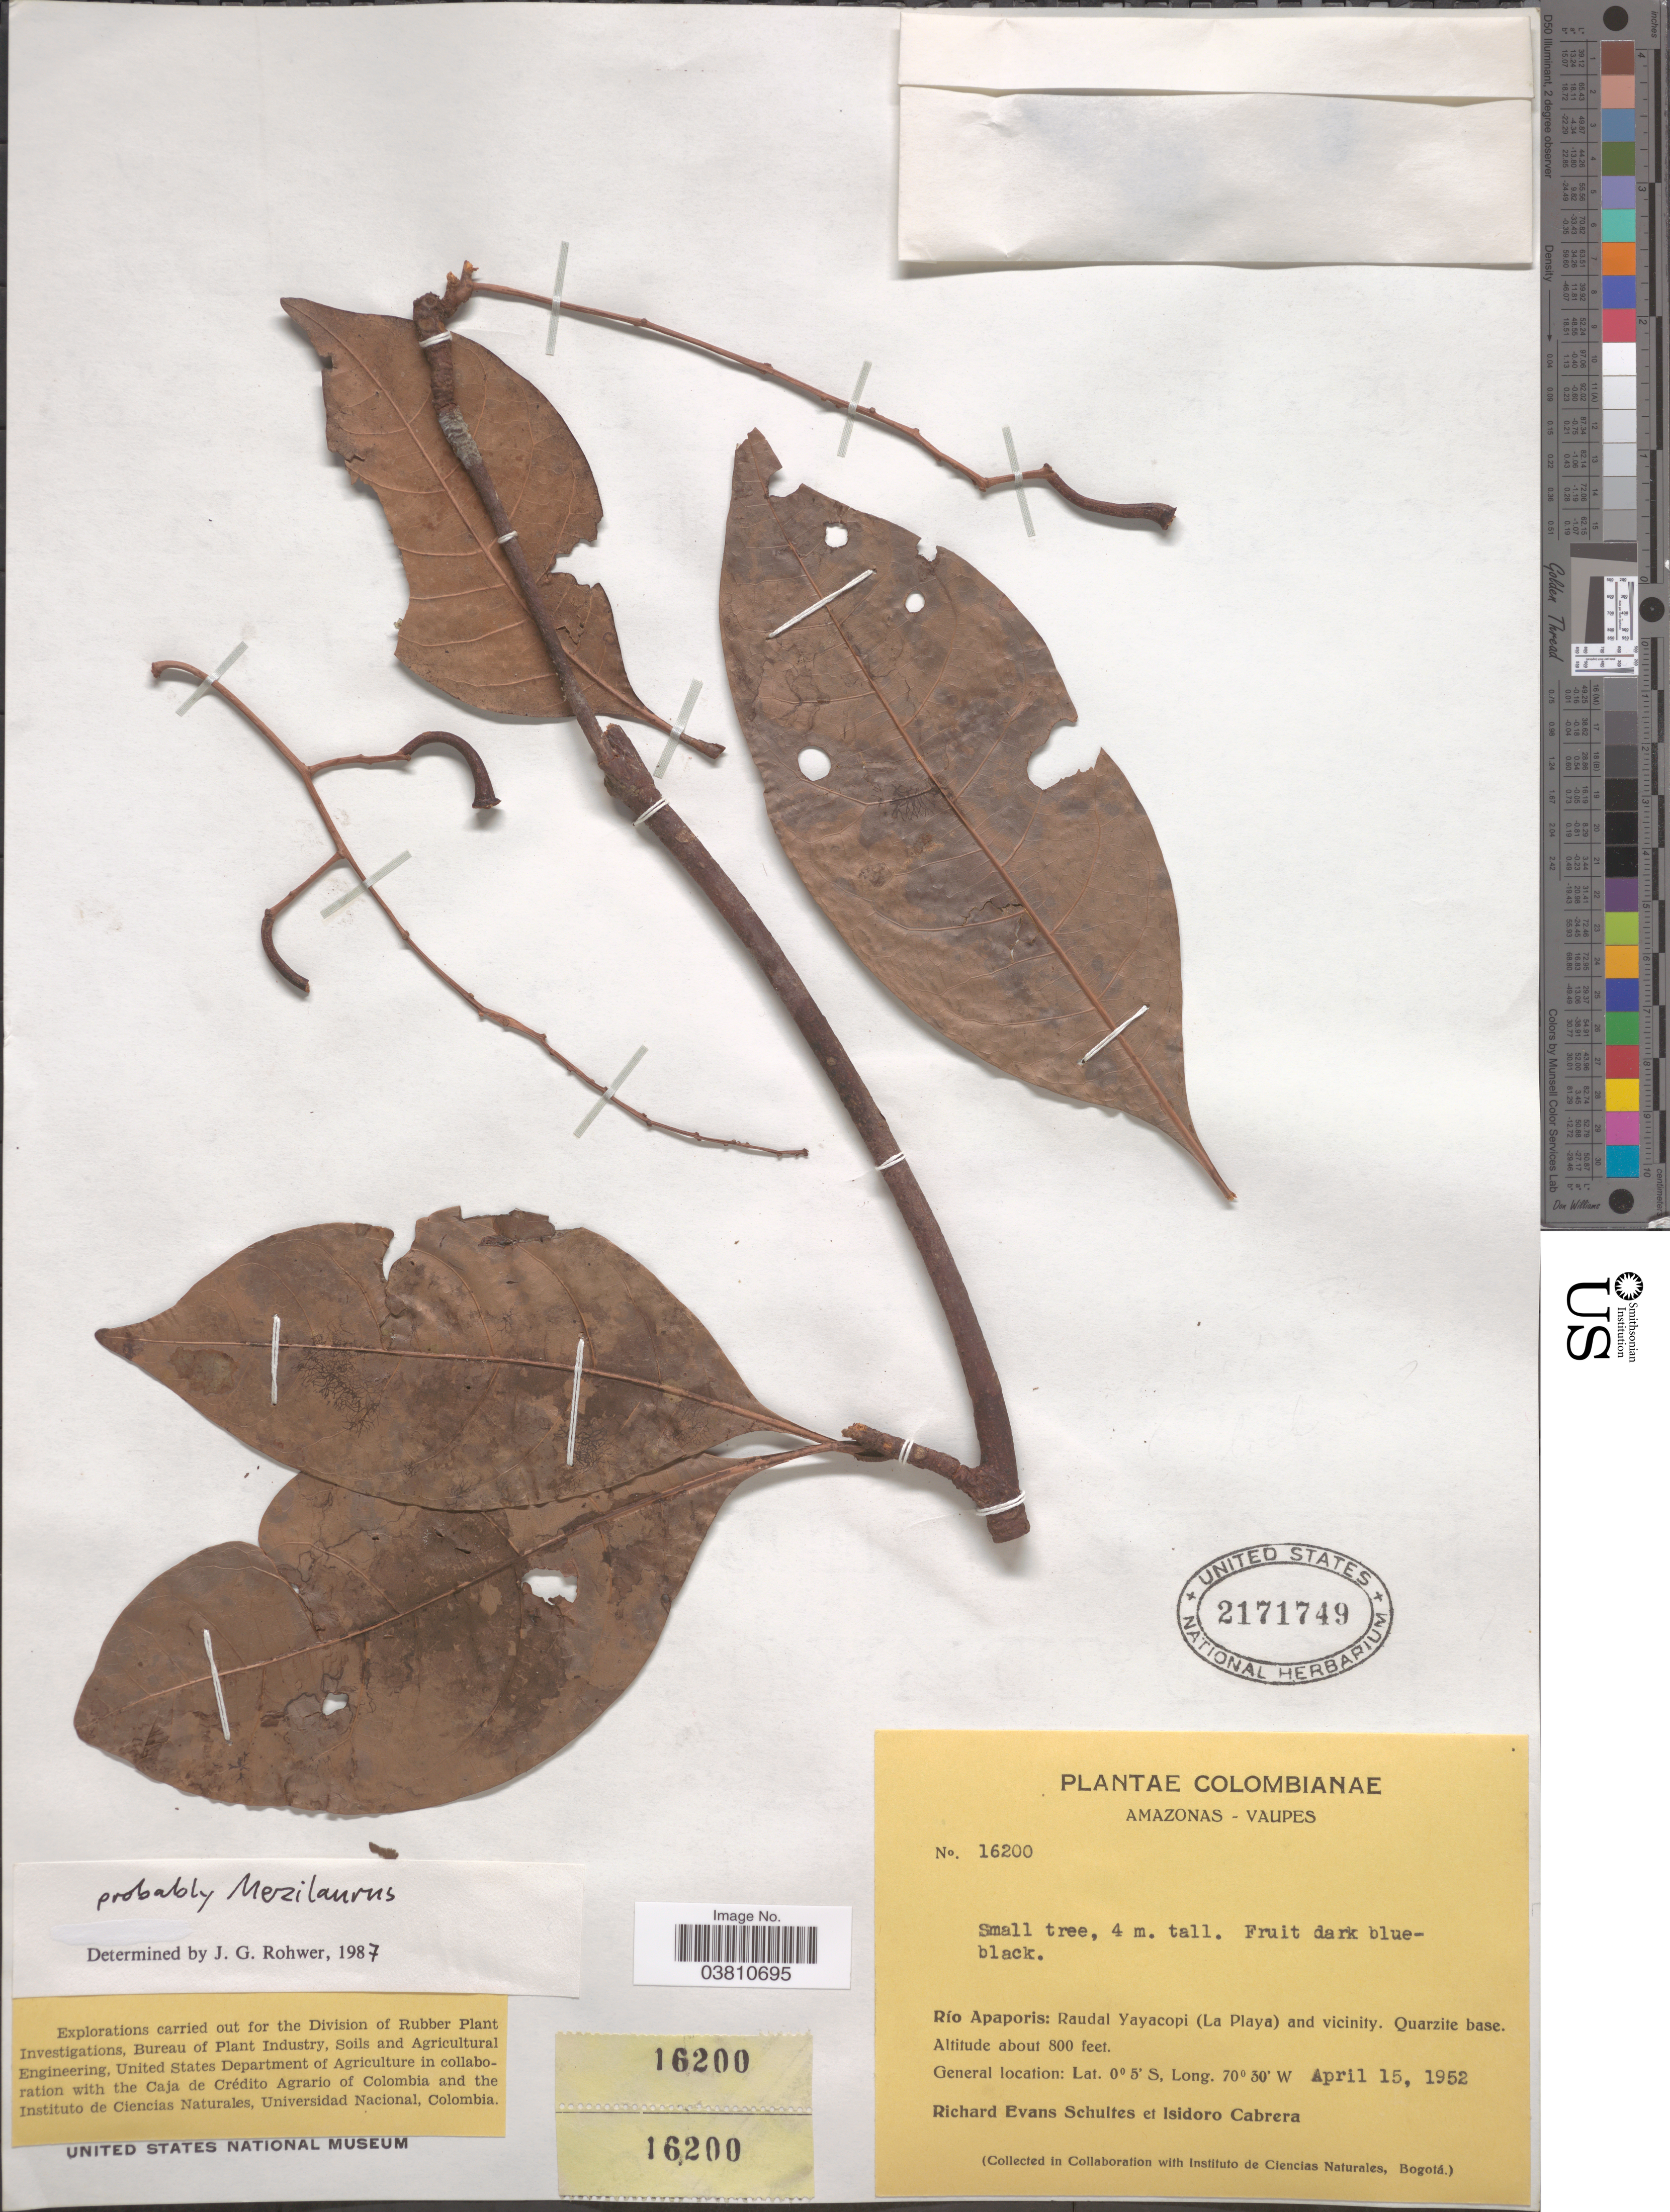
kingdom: Plantae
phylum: Tracheophyta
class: Magnoliopsida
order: Laurales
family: Lauraceae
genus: Mezilaurus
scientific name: Mezilaurus sp.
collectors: R. E. Schultes & I. Cabrera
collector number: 16200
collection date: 1952-04-15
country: Colombia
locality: Amazonas - Vaupes. Río Apaporis: Raudal Yayacopi (La Playa) and vicinity. Quarzite base.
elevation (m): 244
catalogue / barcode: US 2171749